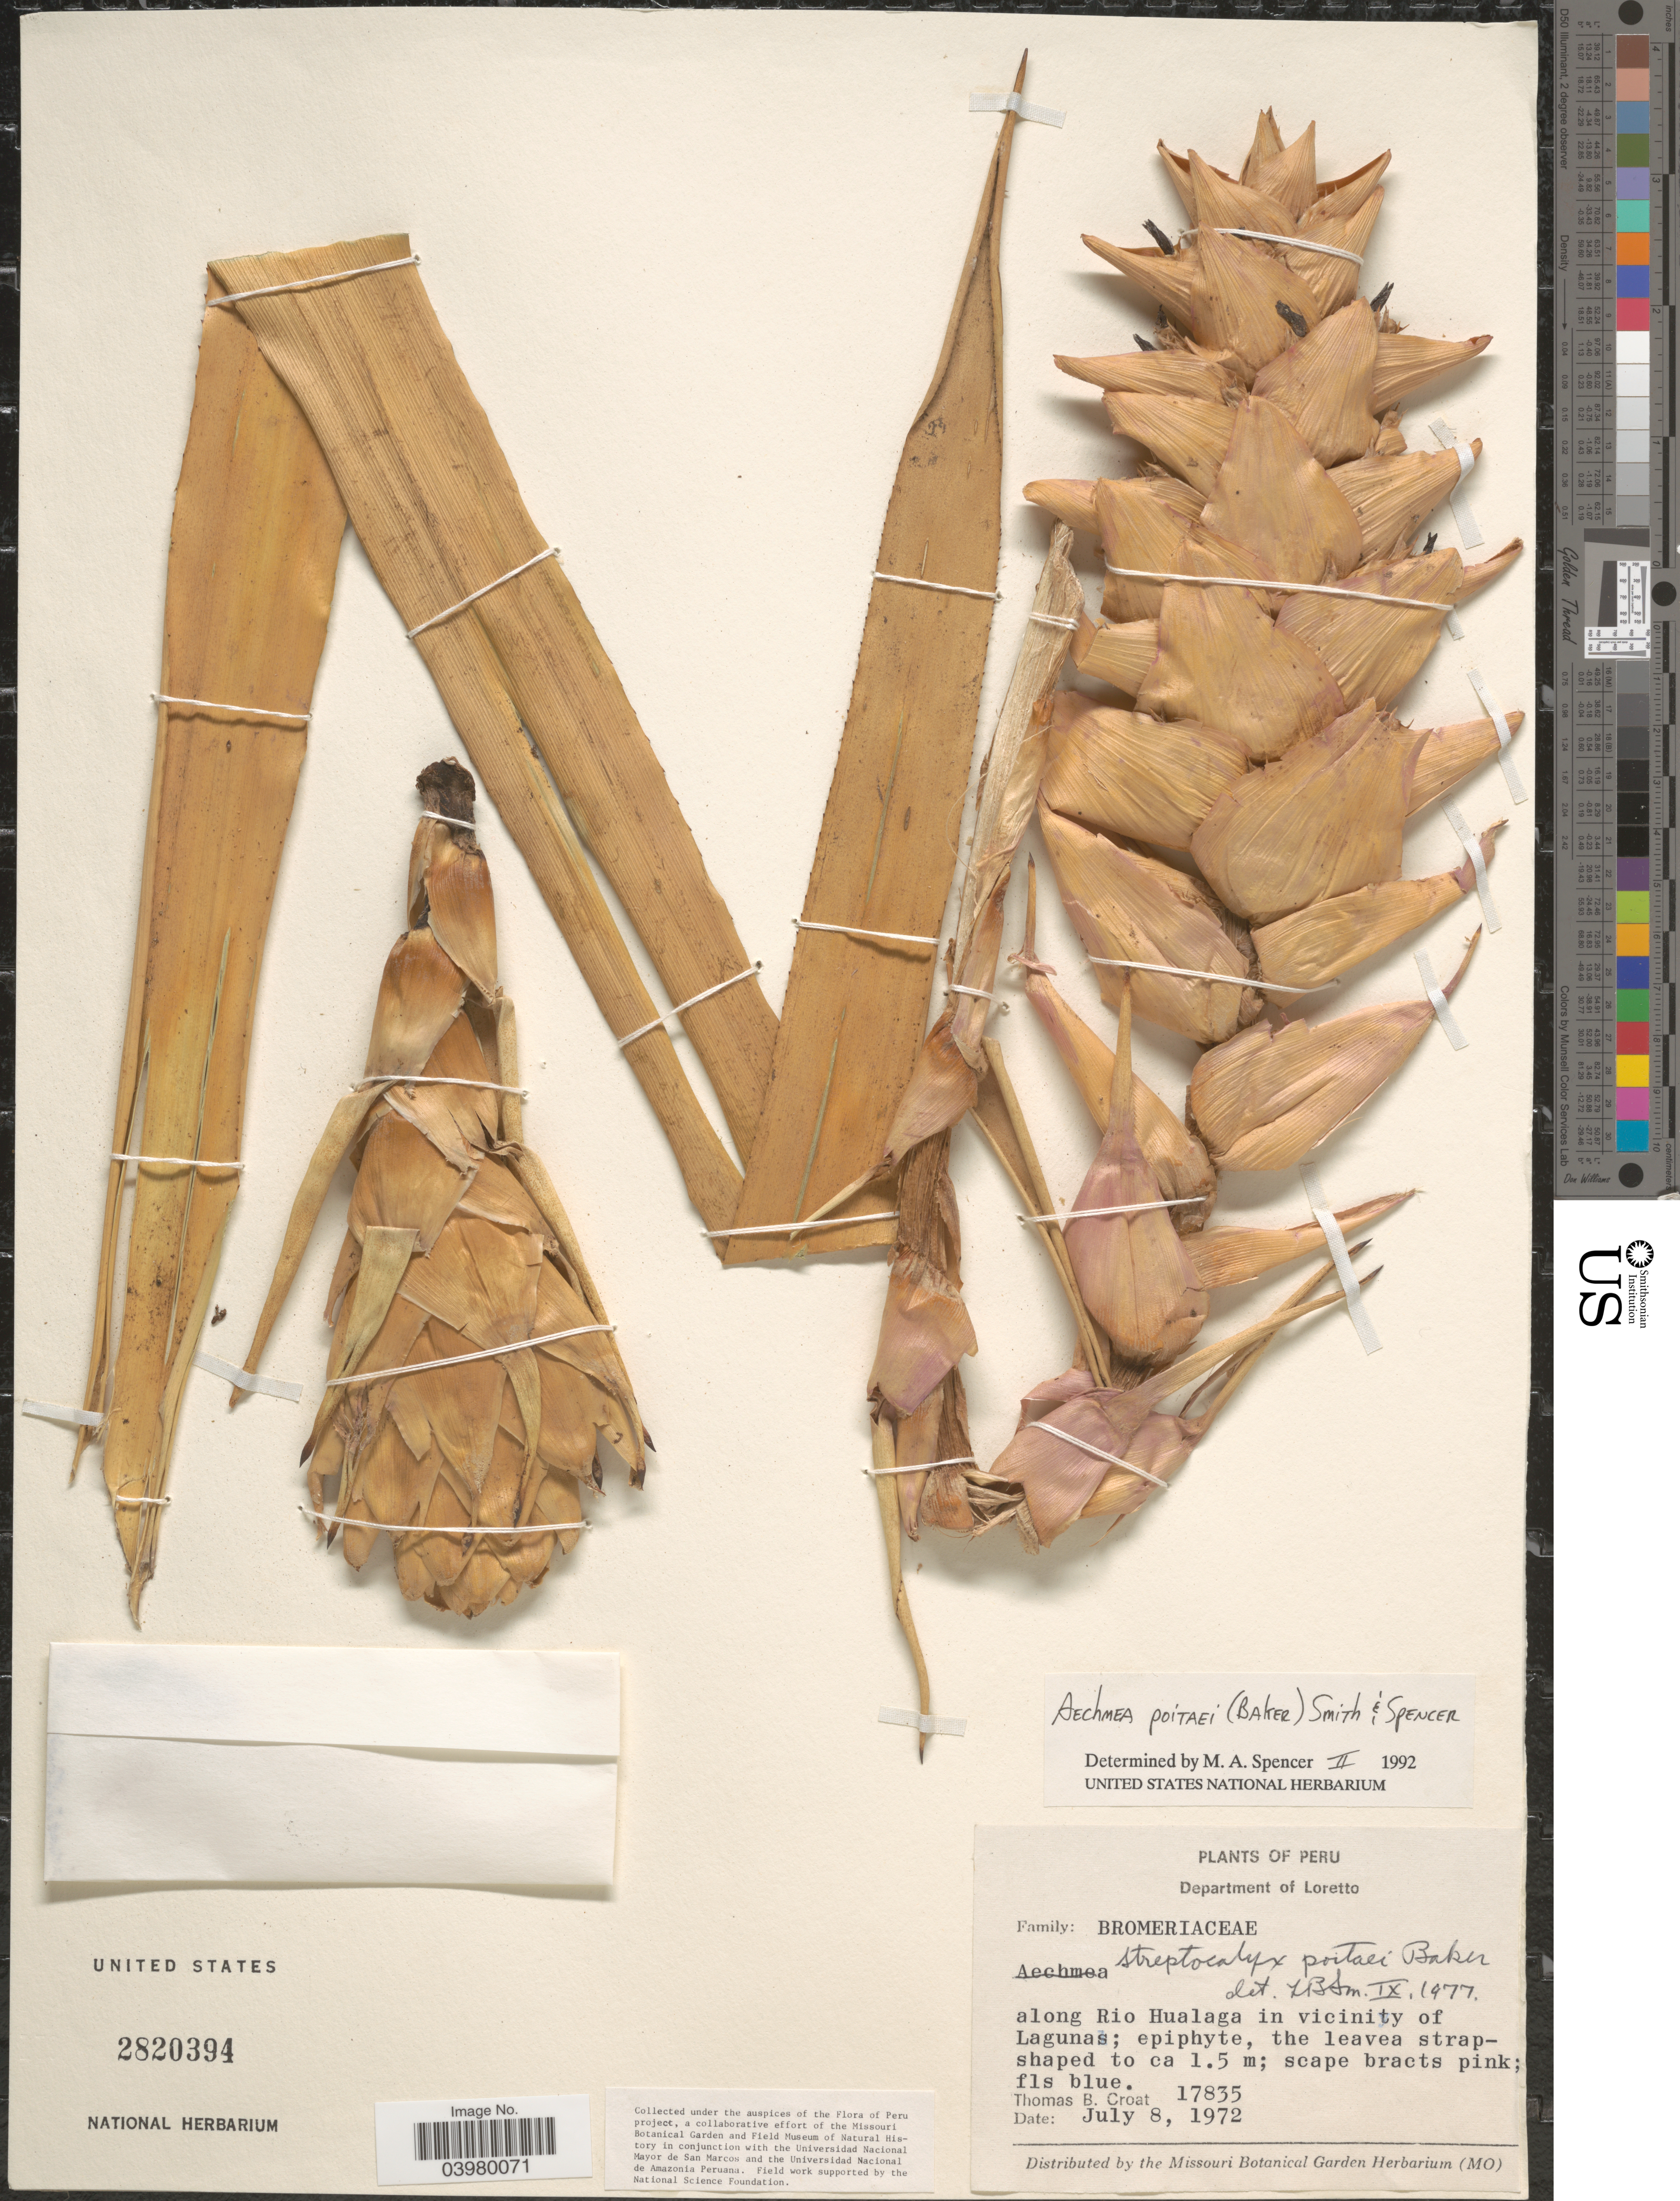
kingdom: Plantae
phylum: Tracheophyta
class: Liliopsida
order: Poales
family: Bromeliaceae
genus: Aechmea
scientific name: Aechmea poitaei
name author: (Baker) L.B. Sm. & M.A. Spencer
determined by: Spencer, M. A.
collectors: T. B. Croat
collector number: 17835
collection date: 1972-07-08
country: Peru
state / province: Loreto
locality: Department of Loretto. Along Rio Hualaga in vicinity of Lagunas.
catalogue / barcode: US 2820394